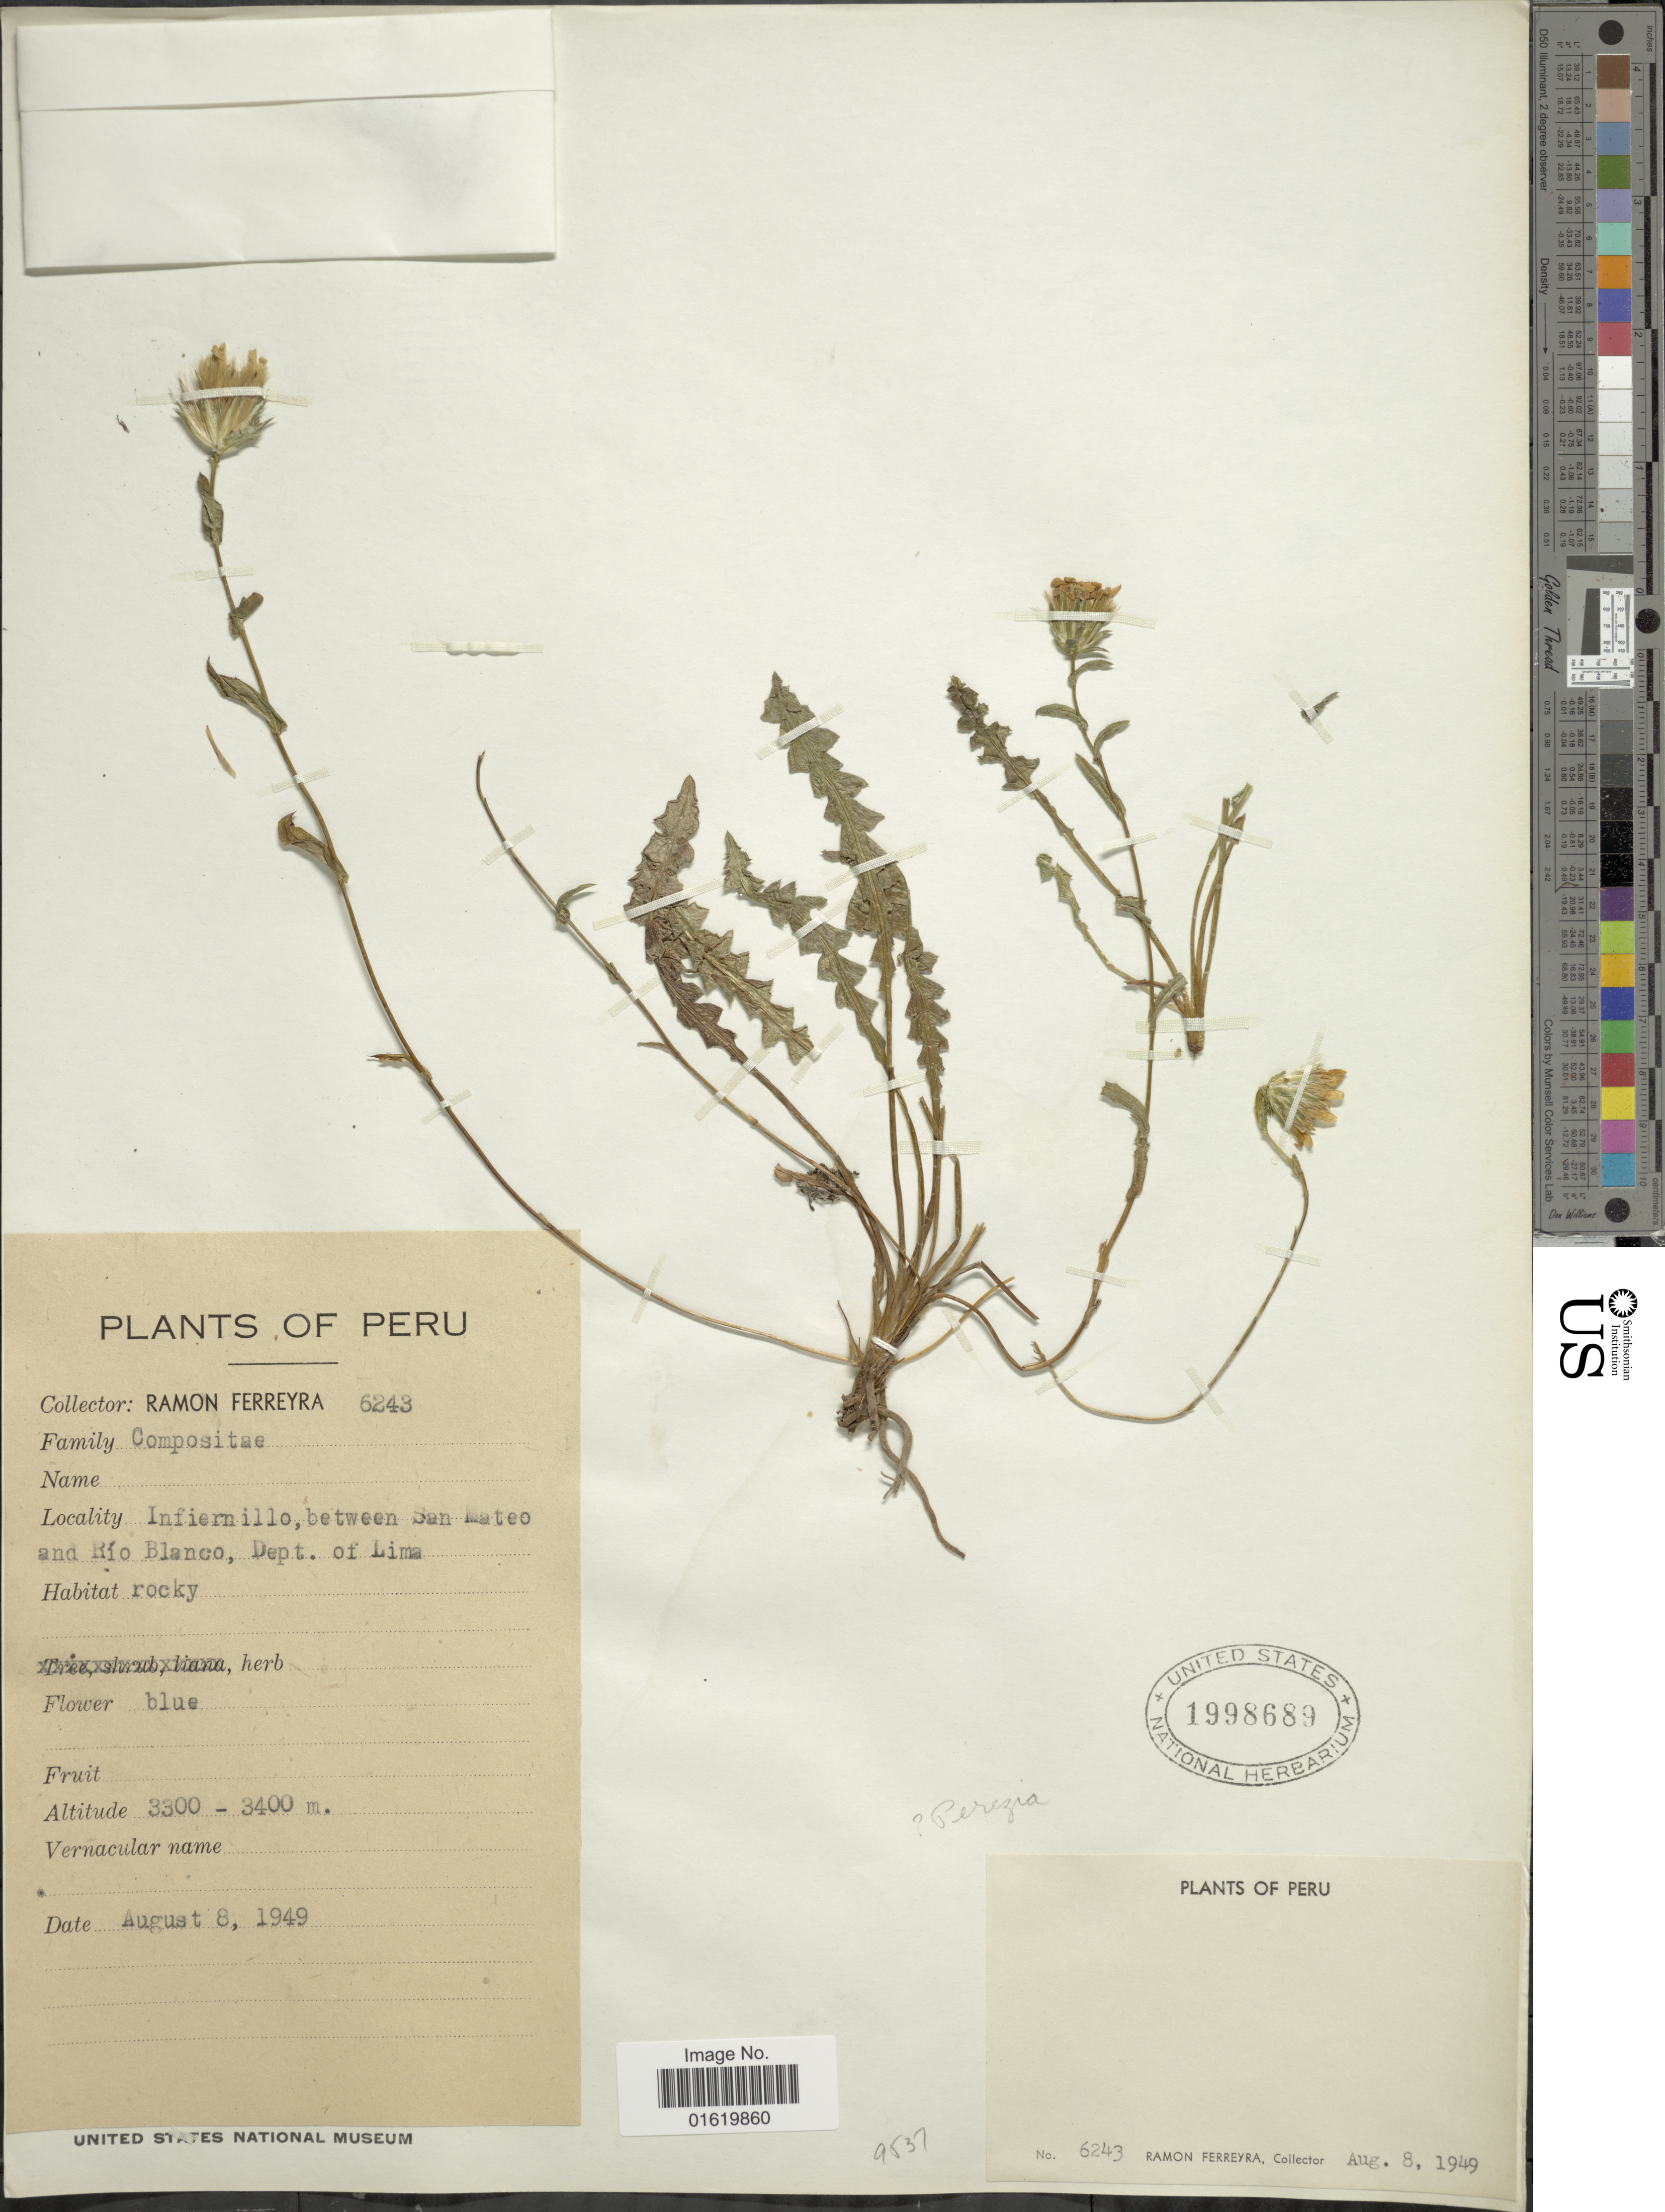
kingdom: Plantae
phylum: Tracheophyta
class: Magnoliopsida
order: Asterales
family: Asteraceae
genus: Perezia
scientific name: Perezia sublyrata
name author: Domke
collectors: R. A. Ferreyra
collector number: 6243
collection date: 1949-08-08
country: Peru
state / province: Lima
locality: Infiernillo, between San Mateo and Rio Blanco, Dept. Lima.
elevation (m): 3300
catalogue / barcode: US 1998689